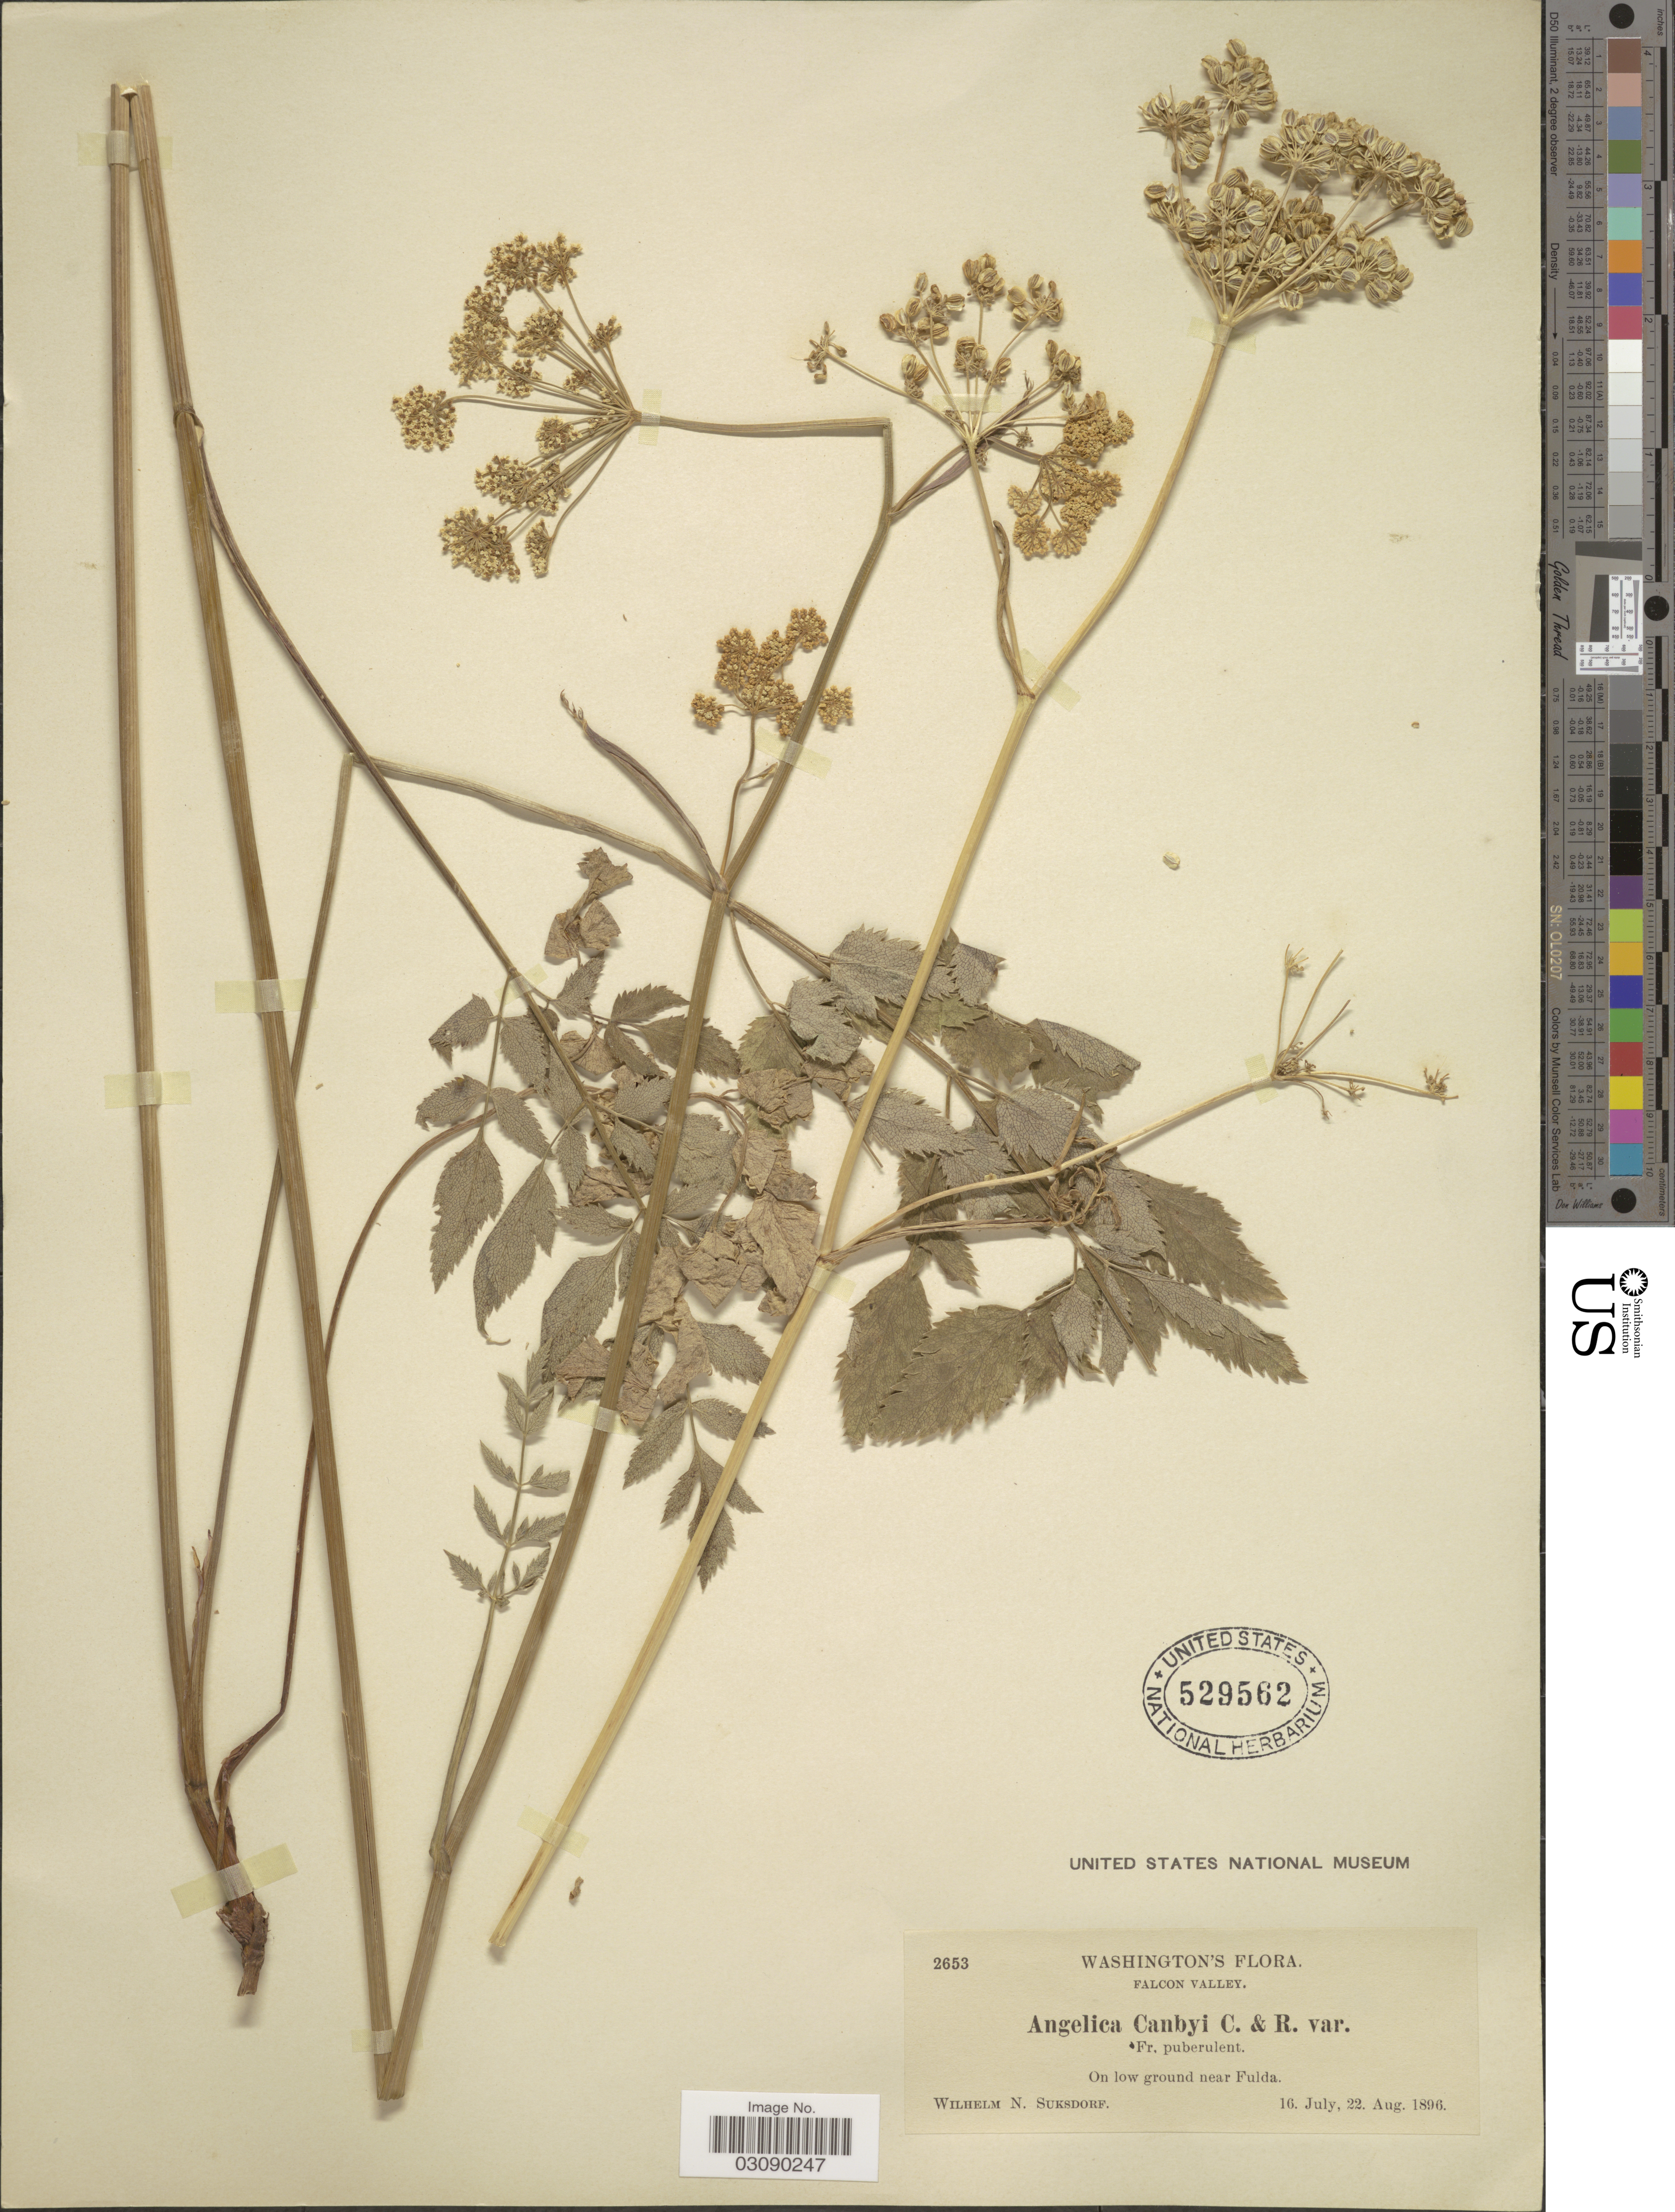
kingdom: Plantae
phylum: Tracheophyta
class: Magnoliopsida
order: Apiales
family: Apiaceae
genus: Angelica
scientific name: Angelica canbyi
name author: J.M. Coult. & Rose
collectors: W. N. Suksdorf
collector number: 2653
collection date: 1896-07-16/1896-08-22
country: United States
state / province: Washington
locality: Falcon Valley. On low ground near Fulda.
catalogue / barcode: US 529562